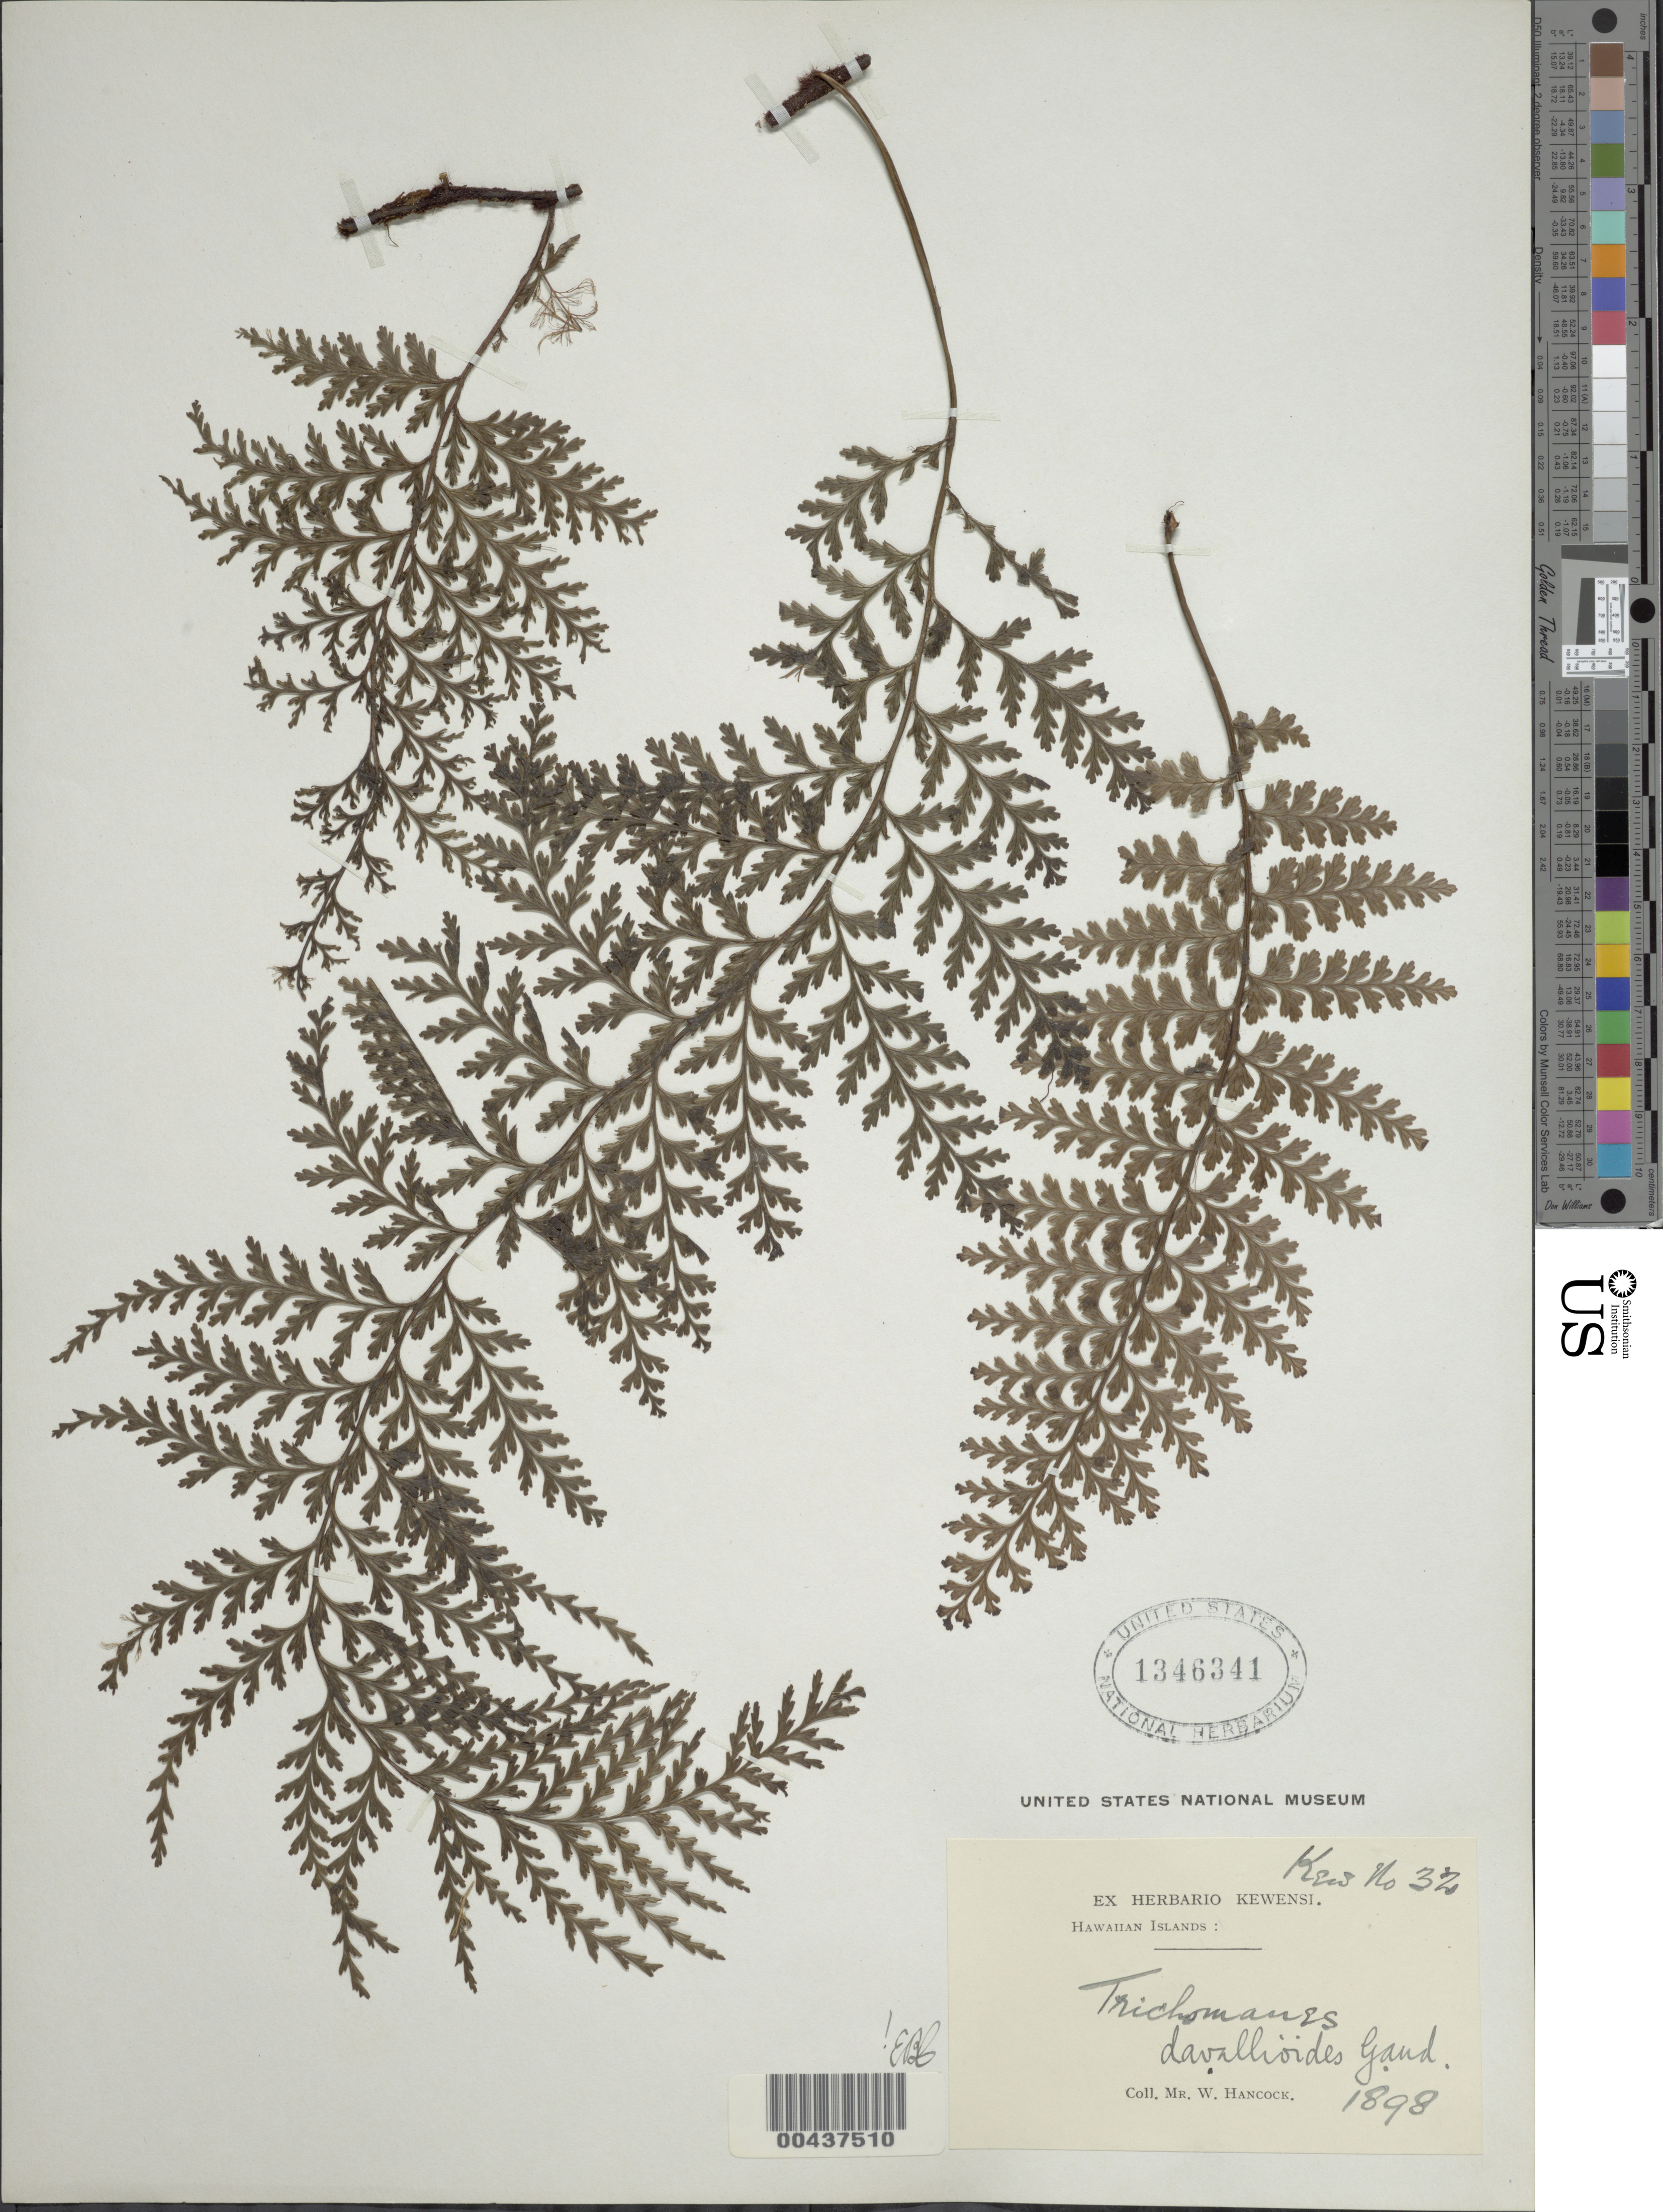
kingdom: Plantae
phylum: Tracheophyta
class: Polypodiopsida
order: Hymenophyllales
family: Hymenophyllaceae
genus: Vandenboschia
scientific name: Vandenboschia davallioides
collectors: W. Hancock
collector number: Kew No. 32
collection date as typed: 1898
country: United States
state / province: Hawaii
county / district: Kauai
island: Kaua'i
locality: Hawaiian Islands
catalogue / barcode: US 1346341